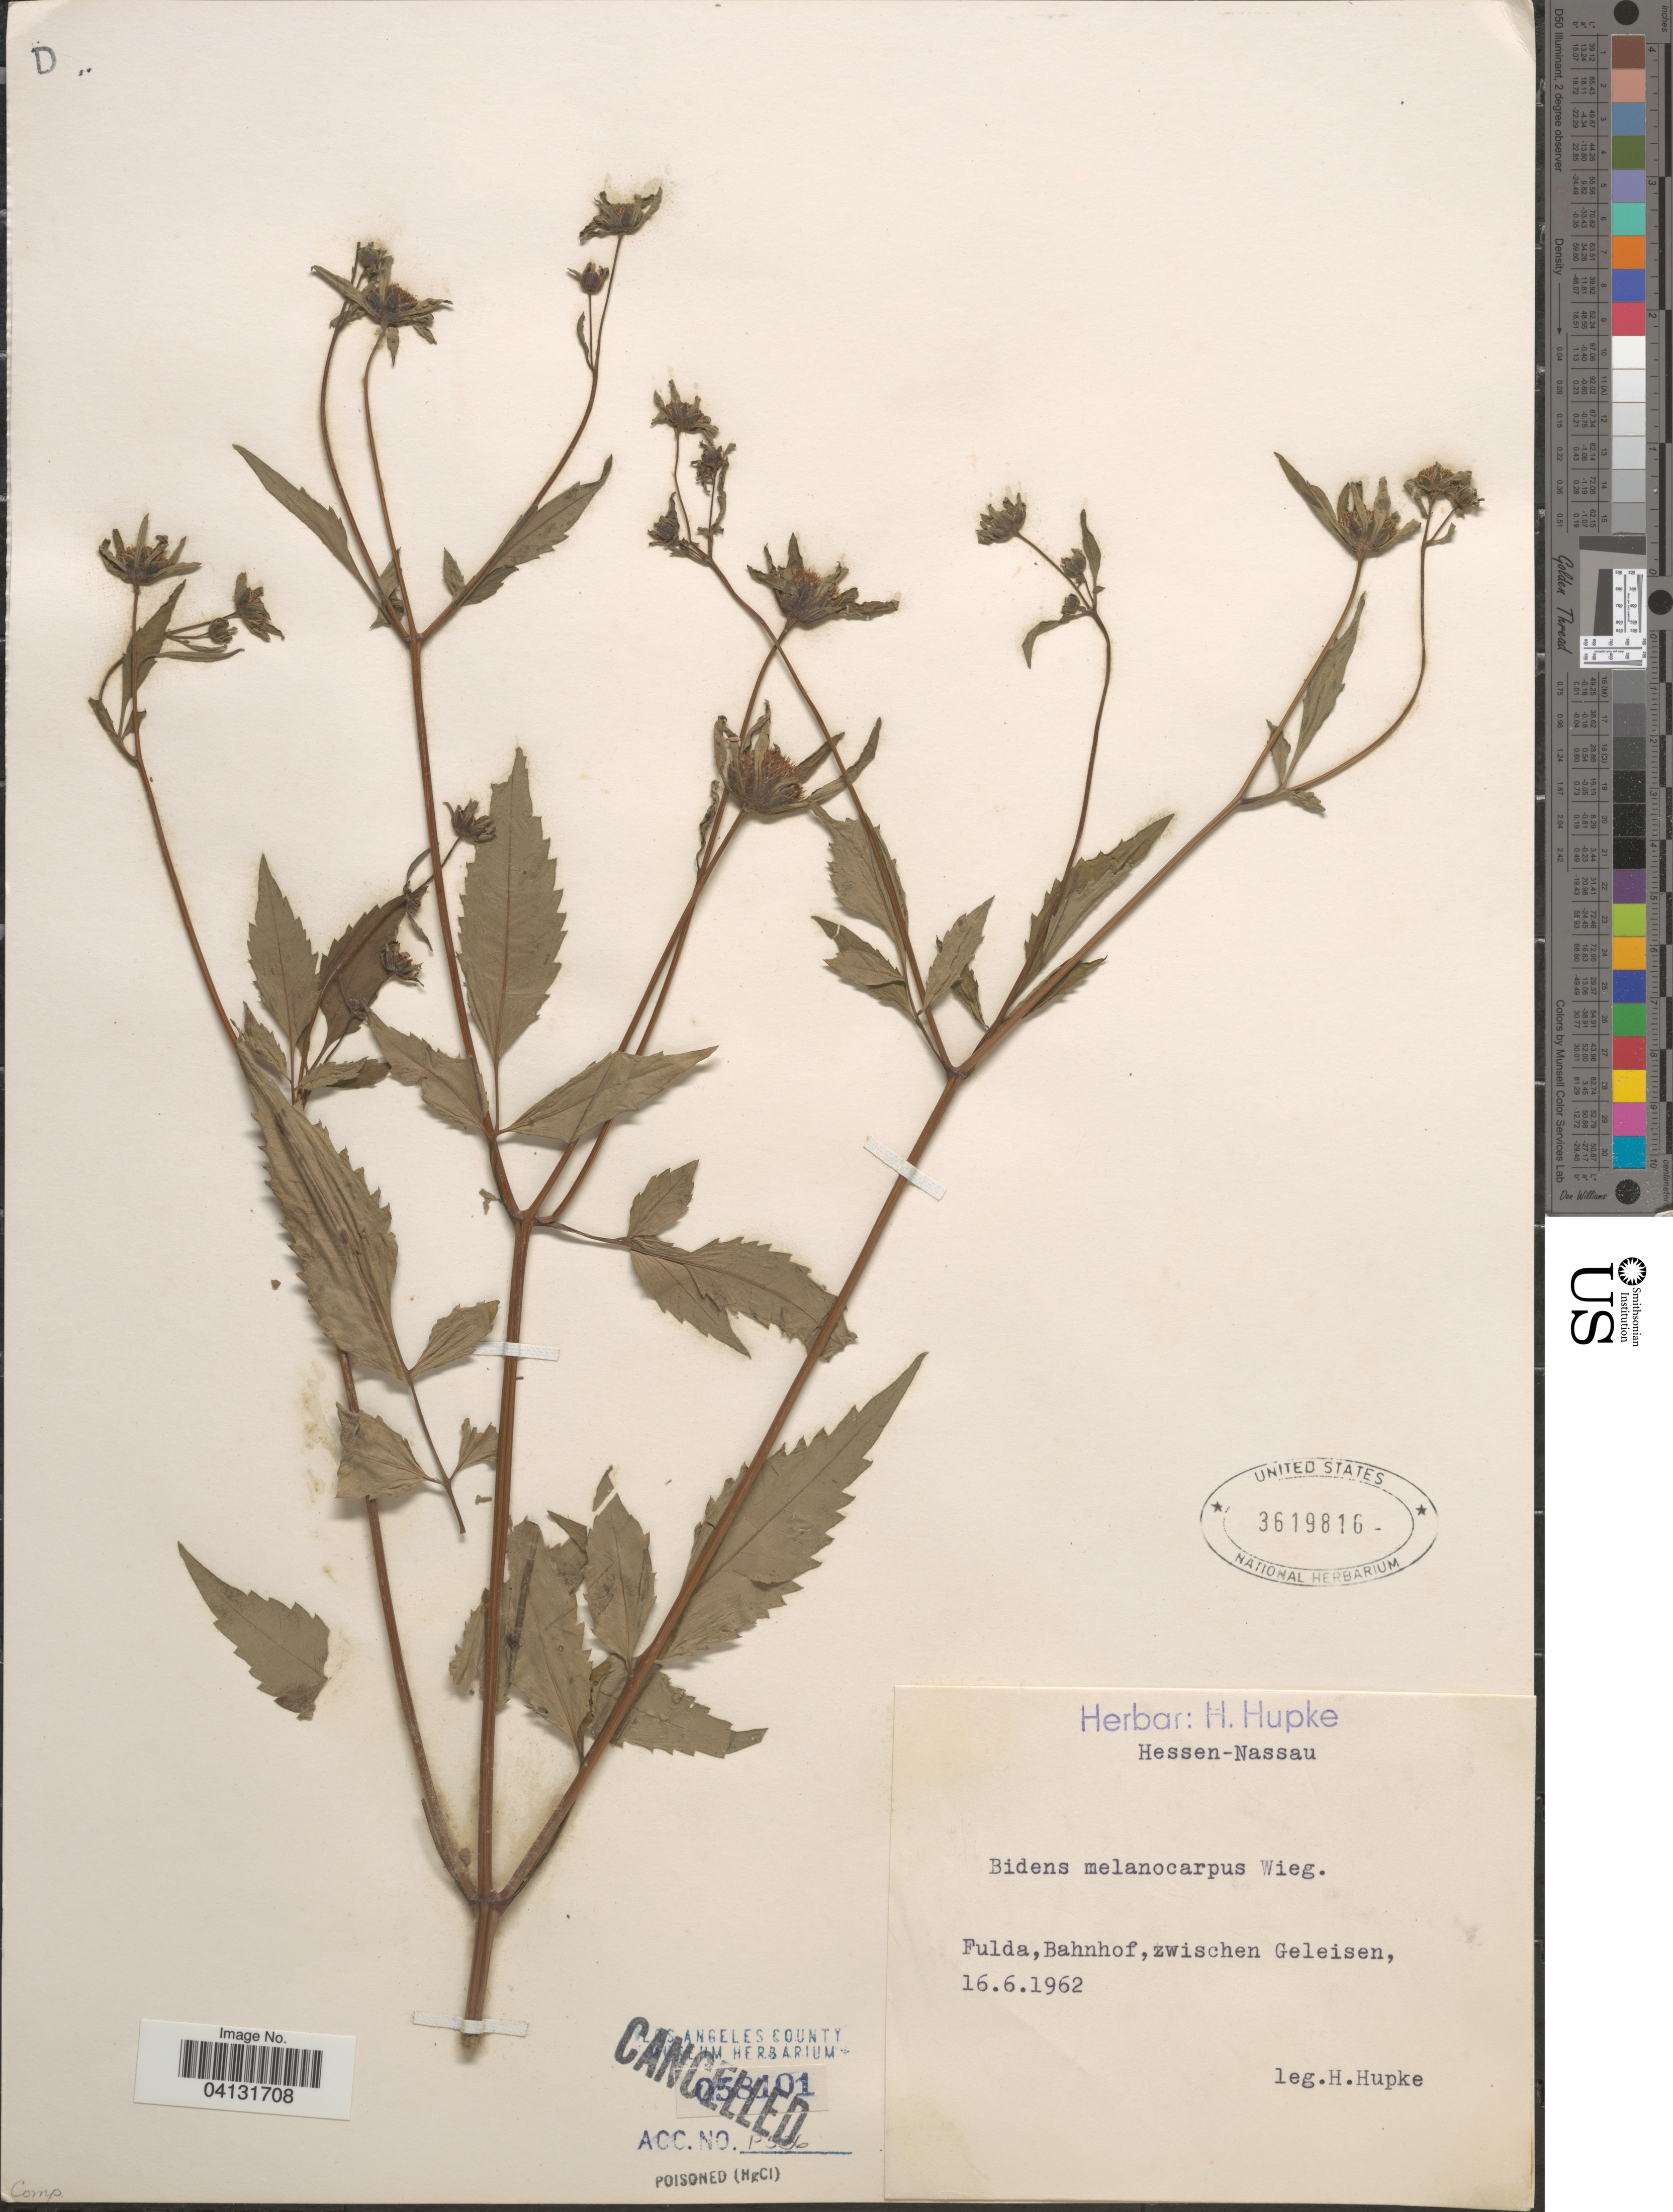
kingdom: Plantae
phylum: Tracheophyta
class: Magnoliopsida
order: Asterales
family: Asteraceae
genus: Bidens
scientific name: Bidens melanocarpa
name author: Wiegand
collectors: H. Hupke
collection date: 1962-06-16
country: Germany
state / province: Hesse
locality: Hessen-Nassau. Fulda, Bahnhof, zwischen Geleisen.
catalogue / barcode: US 3619816